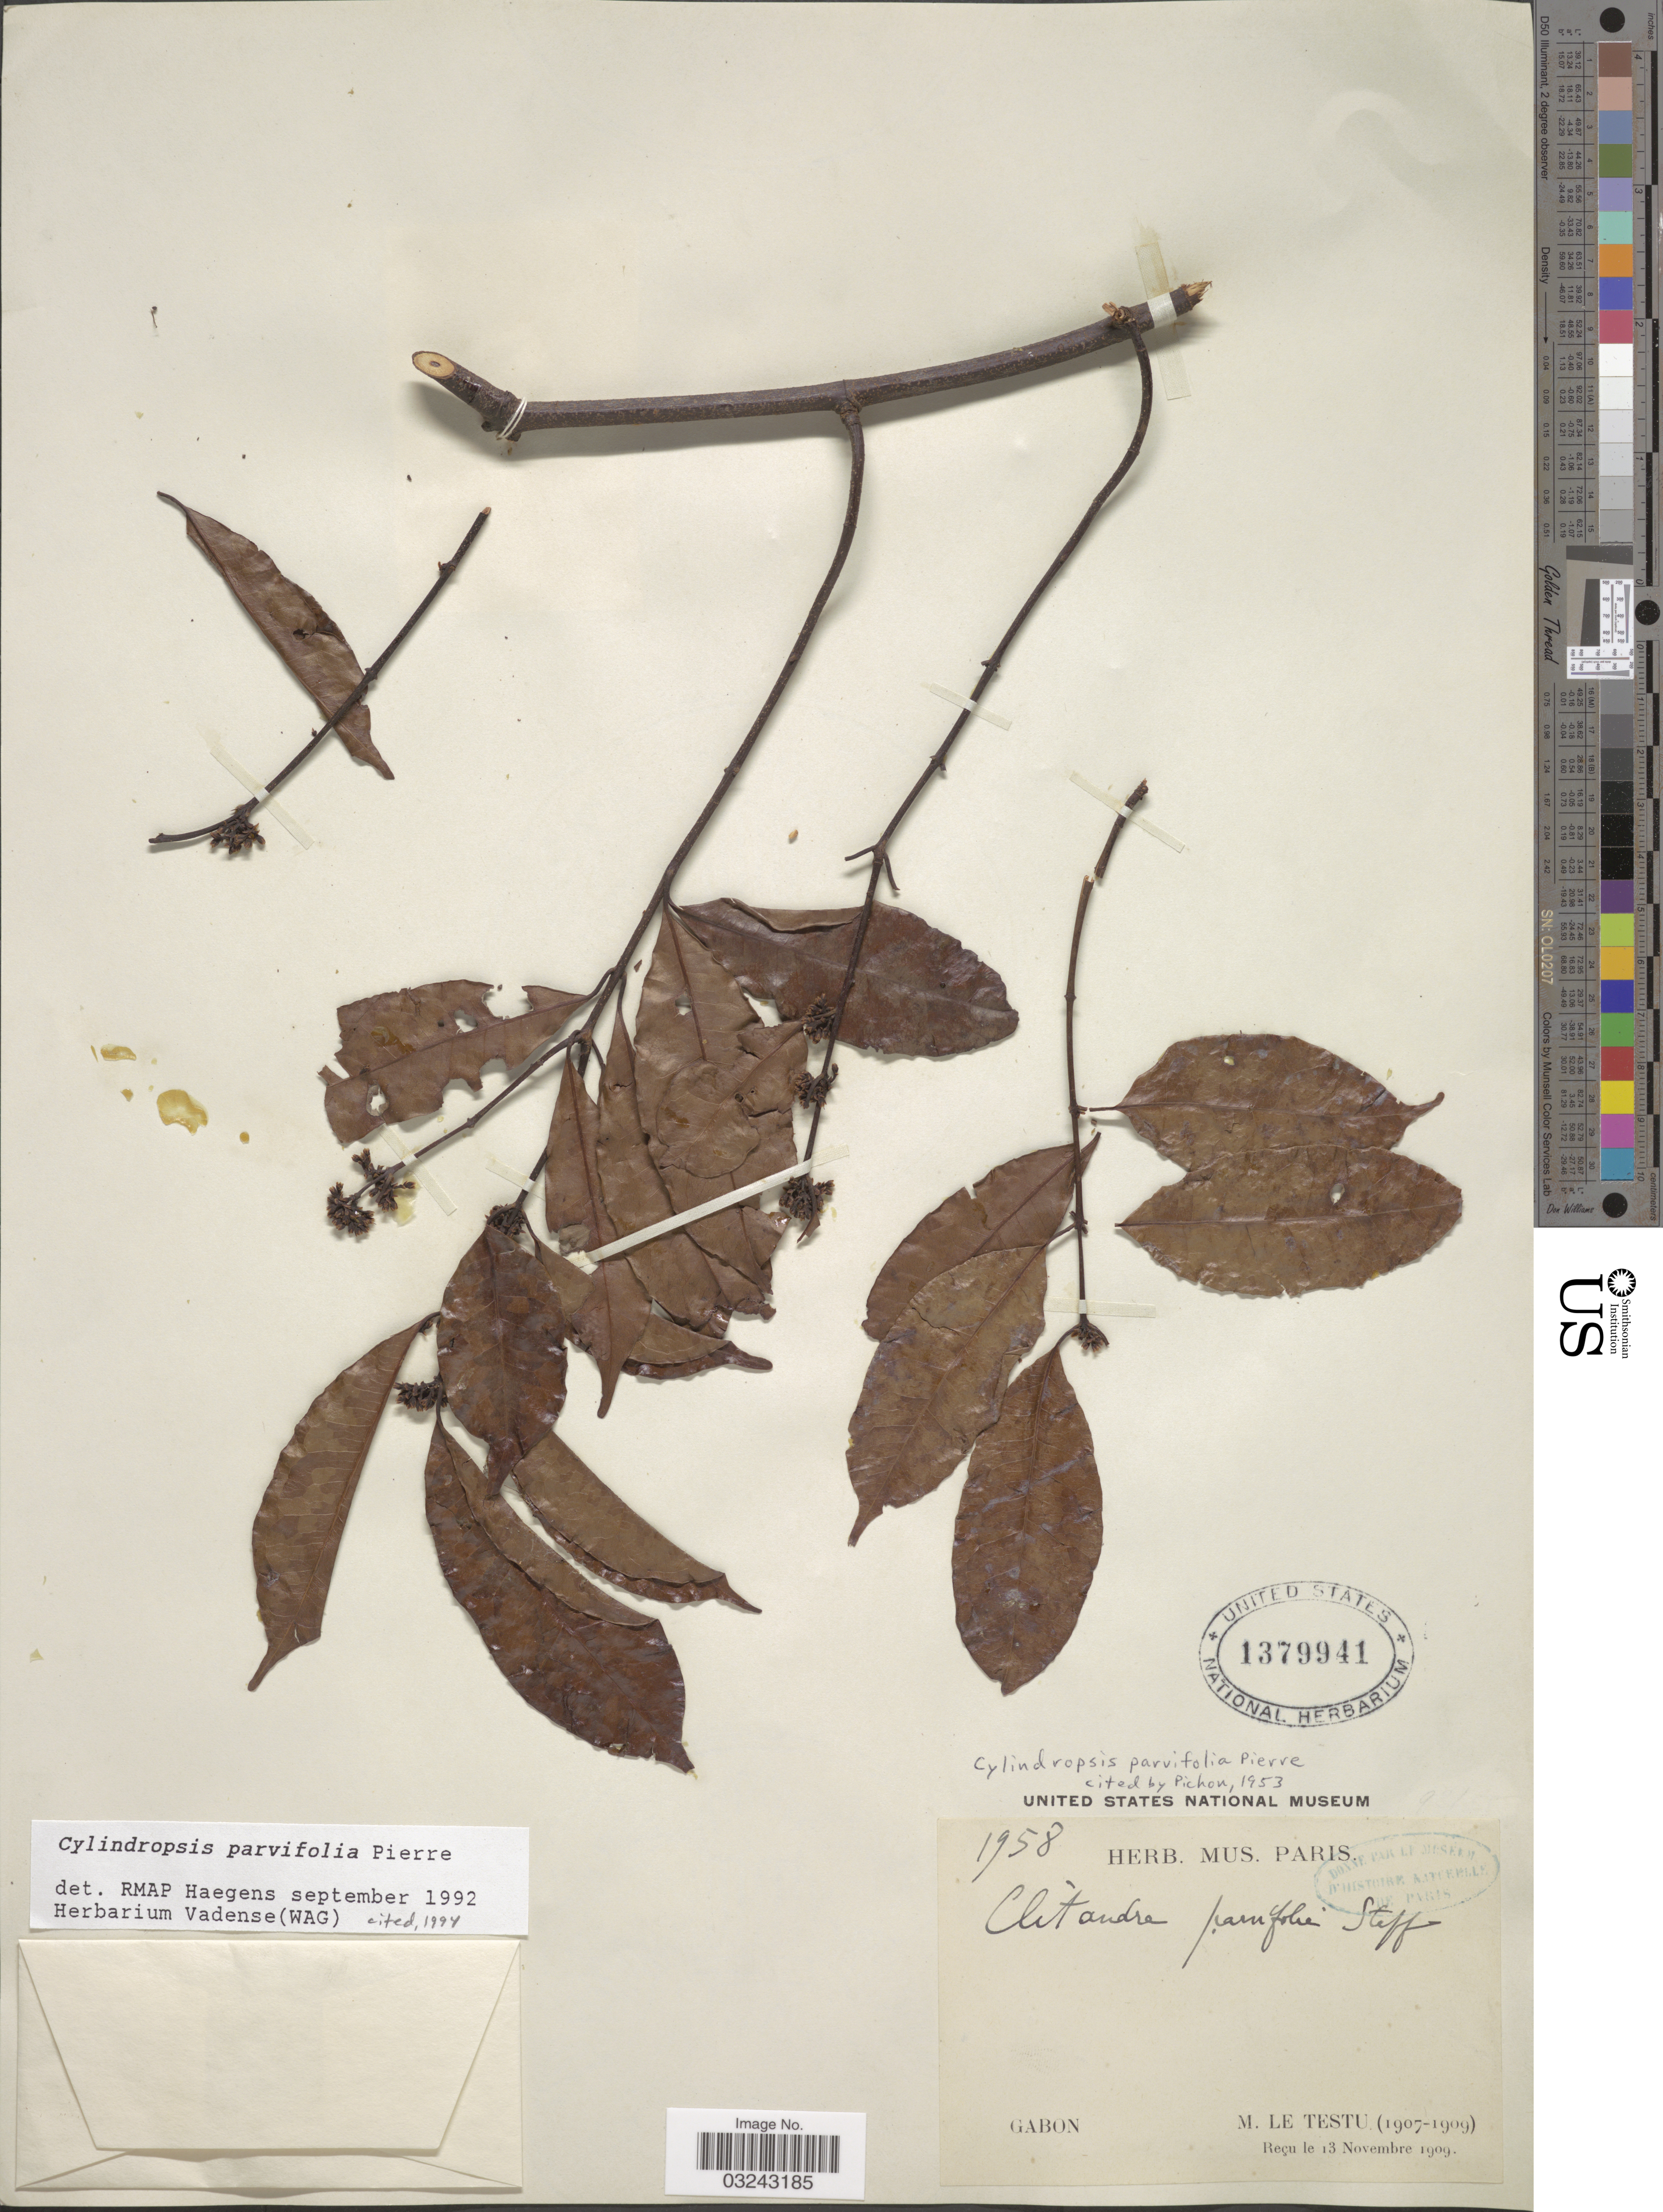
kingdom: Plantae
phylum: Tracheophyta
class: Magnoliopsida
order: Gentianales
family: Apocynaceae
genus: Cylindropsis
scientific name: Cylindropsis parvifolia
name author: Pierre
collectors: M. Le Testu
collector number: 1958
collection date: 1907/1909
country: Gabon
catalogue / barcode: US 1379941